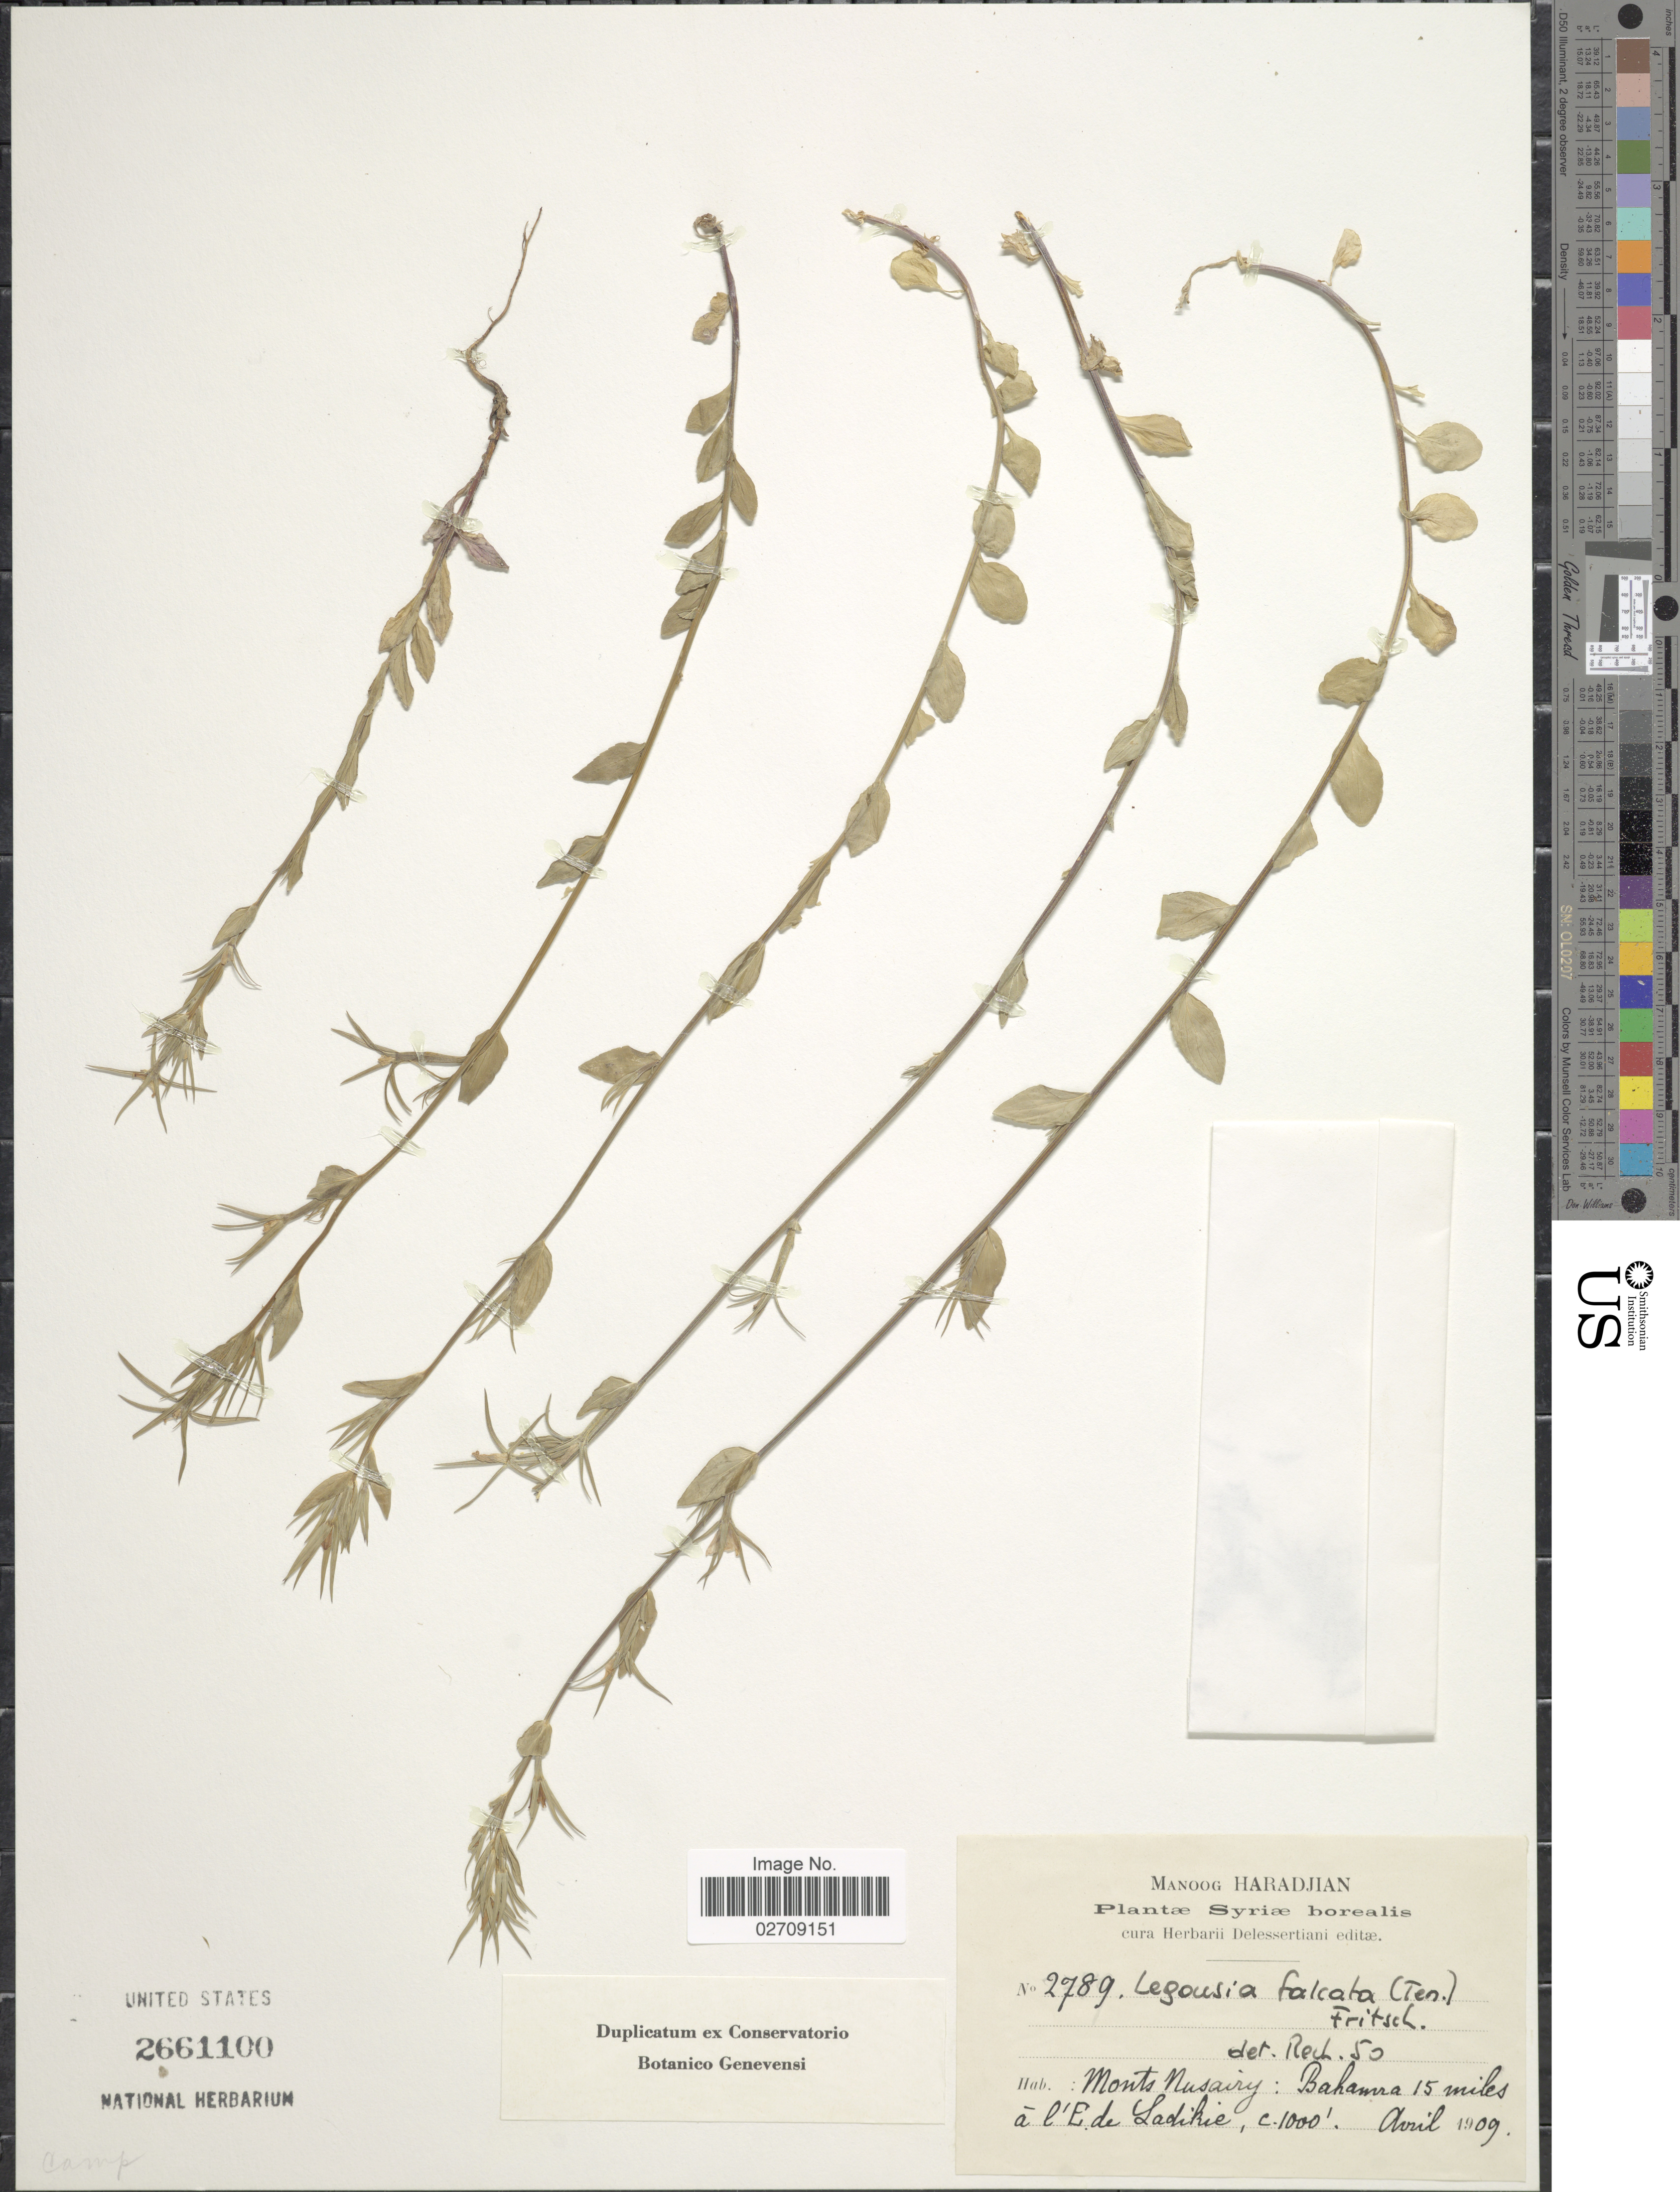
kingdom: Plantae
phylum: Tracheophyta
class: Magnoliopsida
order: Asterales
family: Campanulaceae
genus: Legousia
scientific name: Legousia falcata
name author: (Ten.) Fritsch ex Janch.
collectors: M. Haradjian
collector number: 2789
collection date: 1909-04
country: Syria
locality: Monts Nusairy: Bahamra 15 miles a l'E de Ladikie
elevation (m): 305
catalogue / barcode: US 2661100